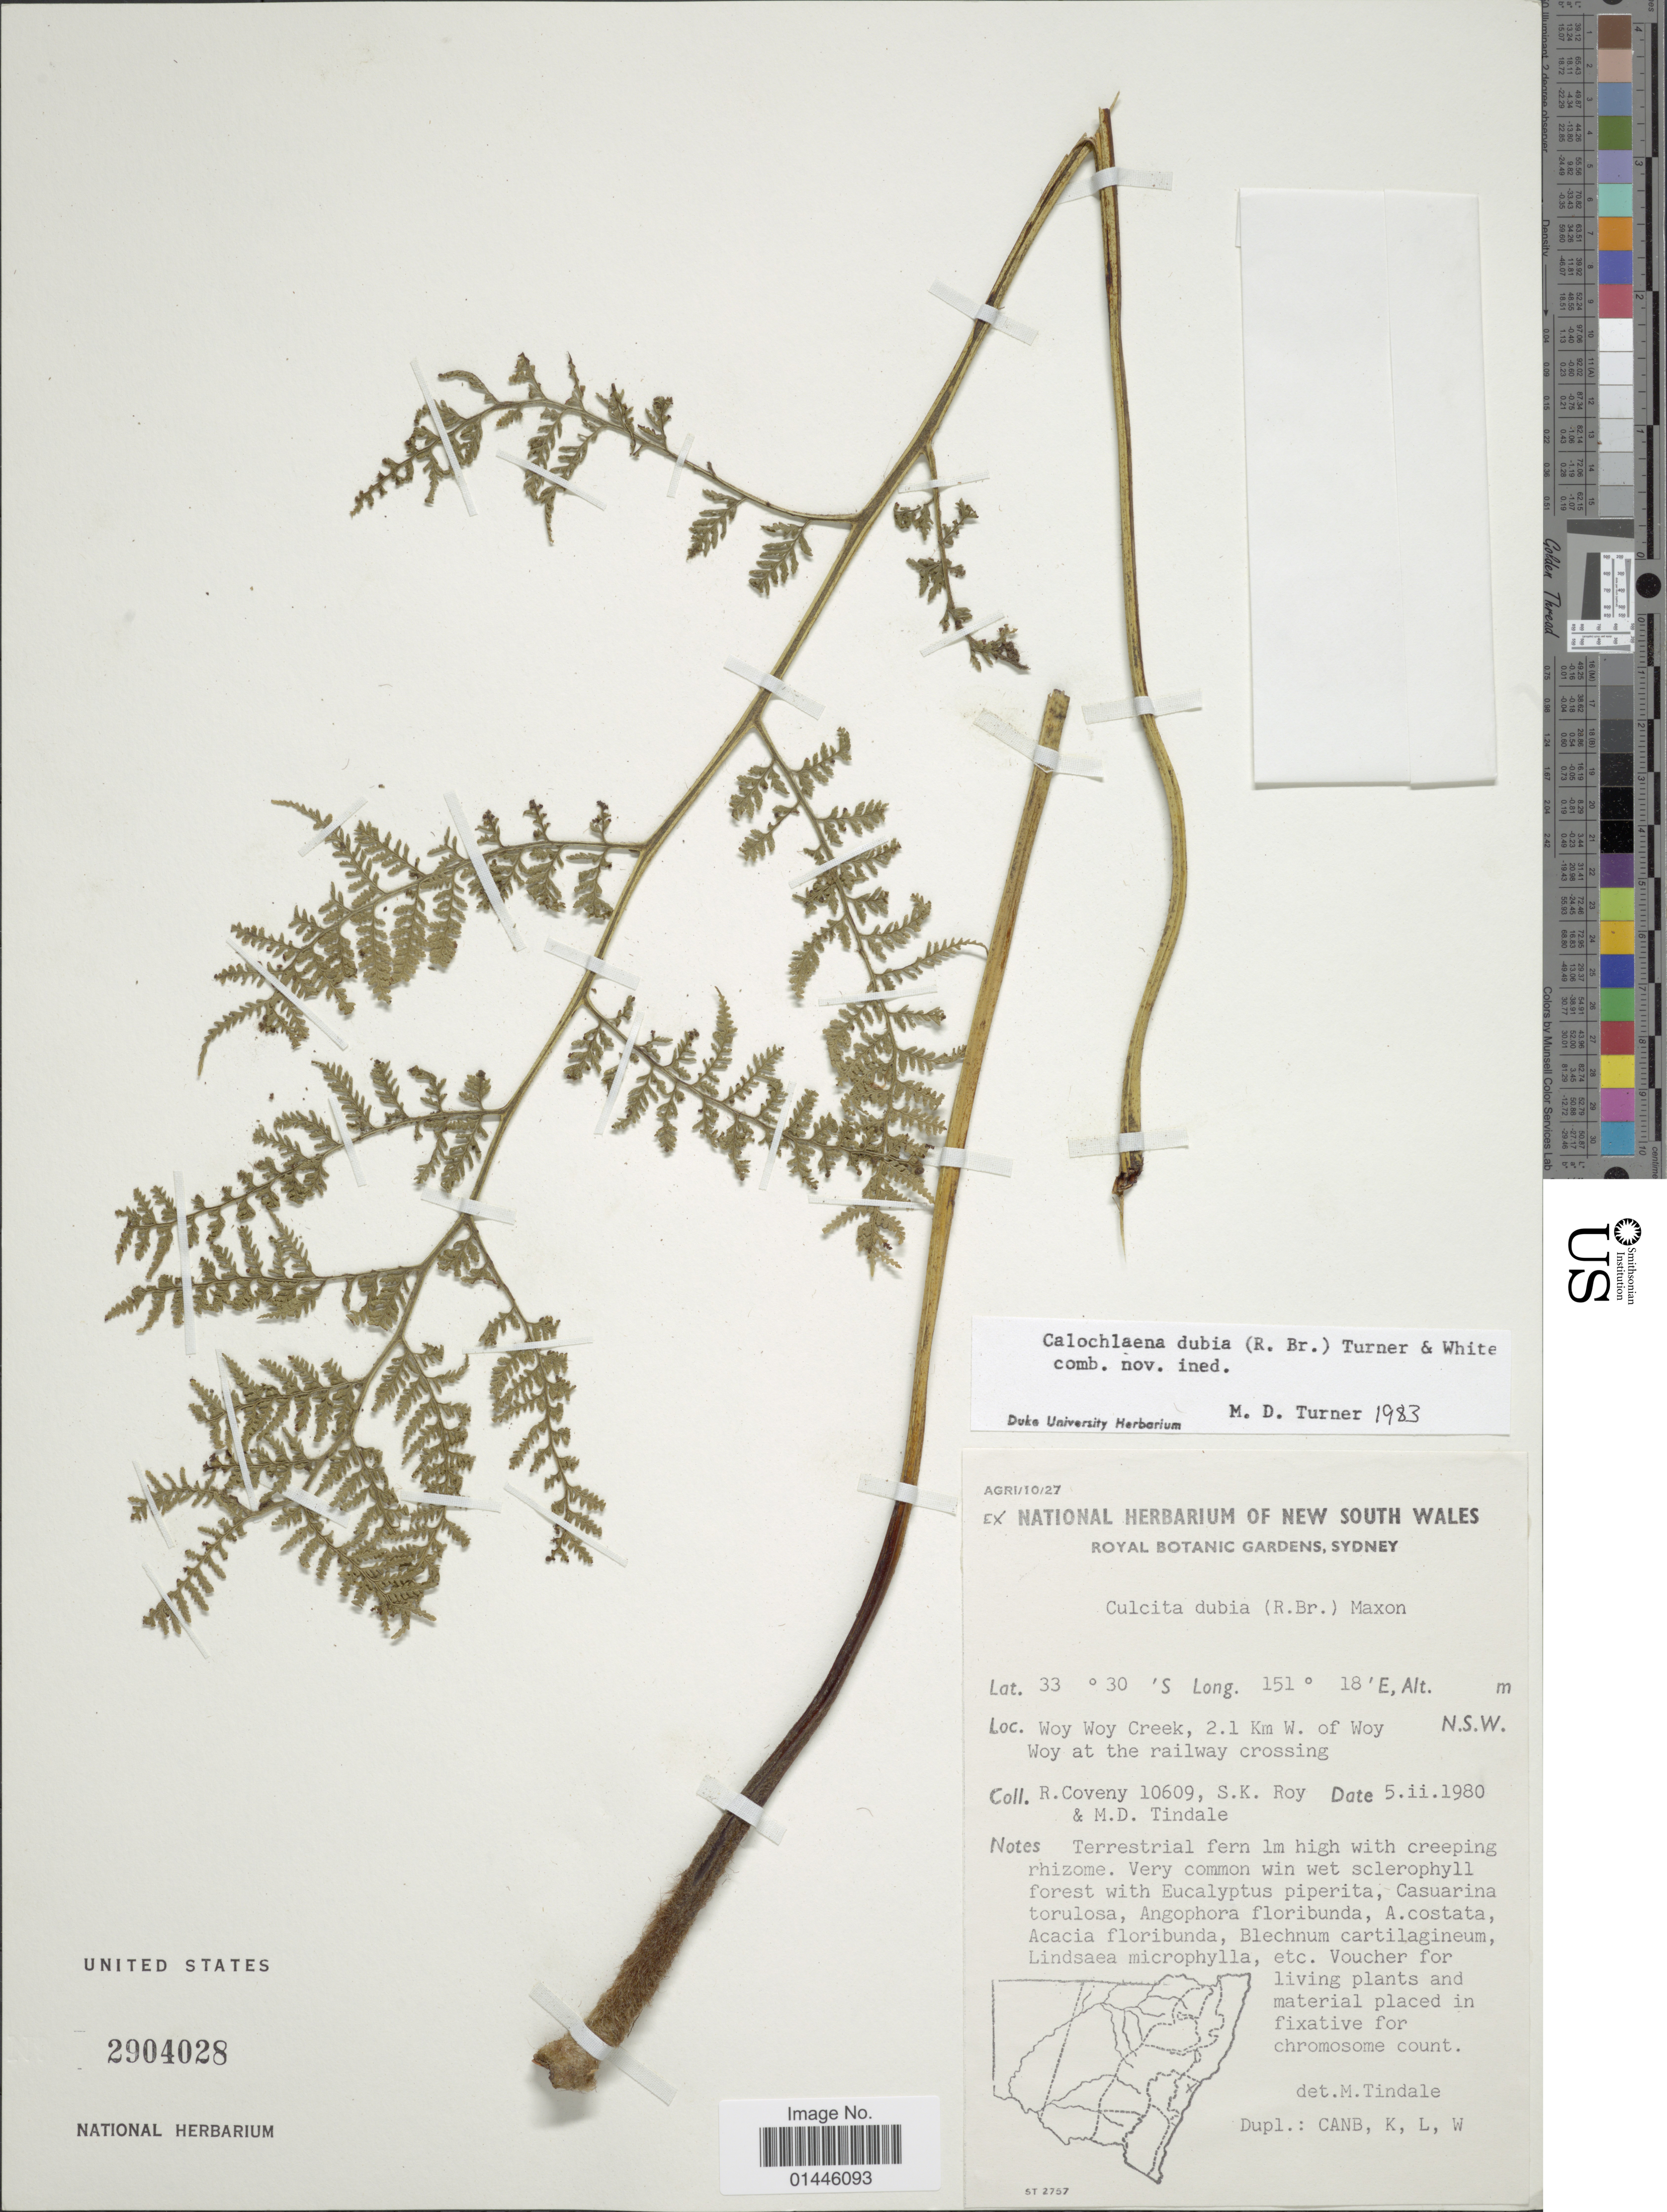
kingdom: Plantae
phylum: Tracheophyta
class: Polypodiopsida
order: Cyatheales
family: Dicksoniaceae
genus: Calochlaena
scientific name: Calochlaena dubia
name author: (R. Br.) M.D. Turner & R.A. White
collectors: R. Coveny, S. Roy & M. D. Tindale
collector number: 10609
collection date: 1980-02-05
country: Australia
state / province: New South Wales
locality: Woy Woy Creek, 2.1 Km W. of Woy Woy at the railway crossing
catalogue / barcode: US 2904028